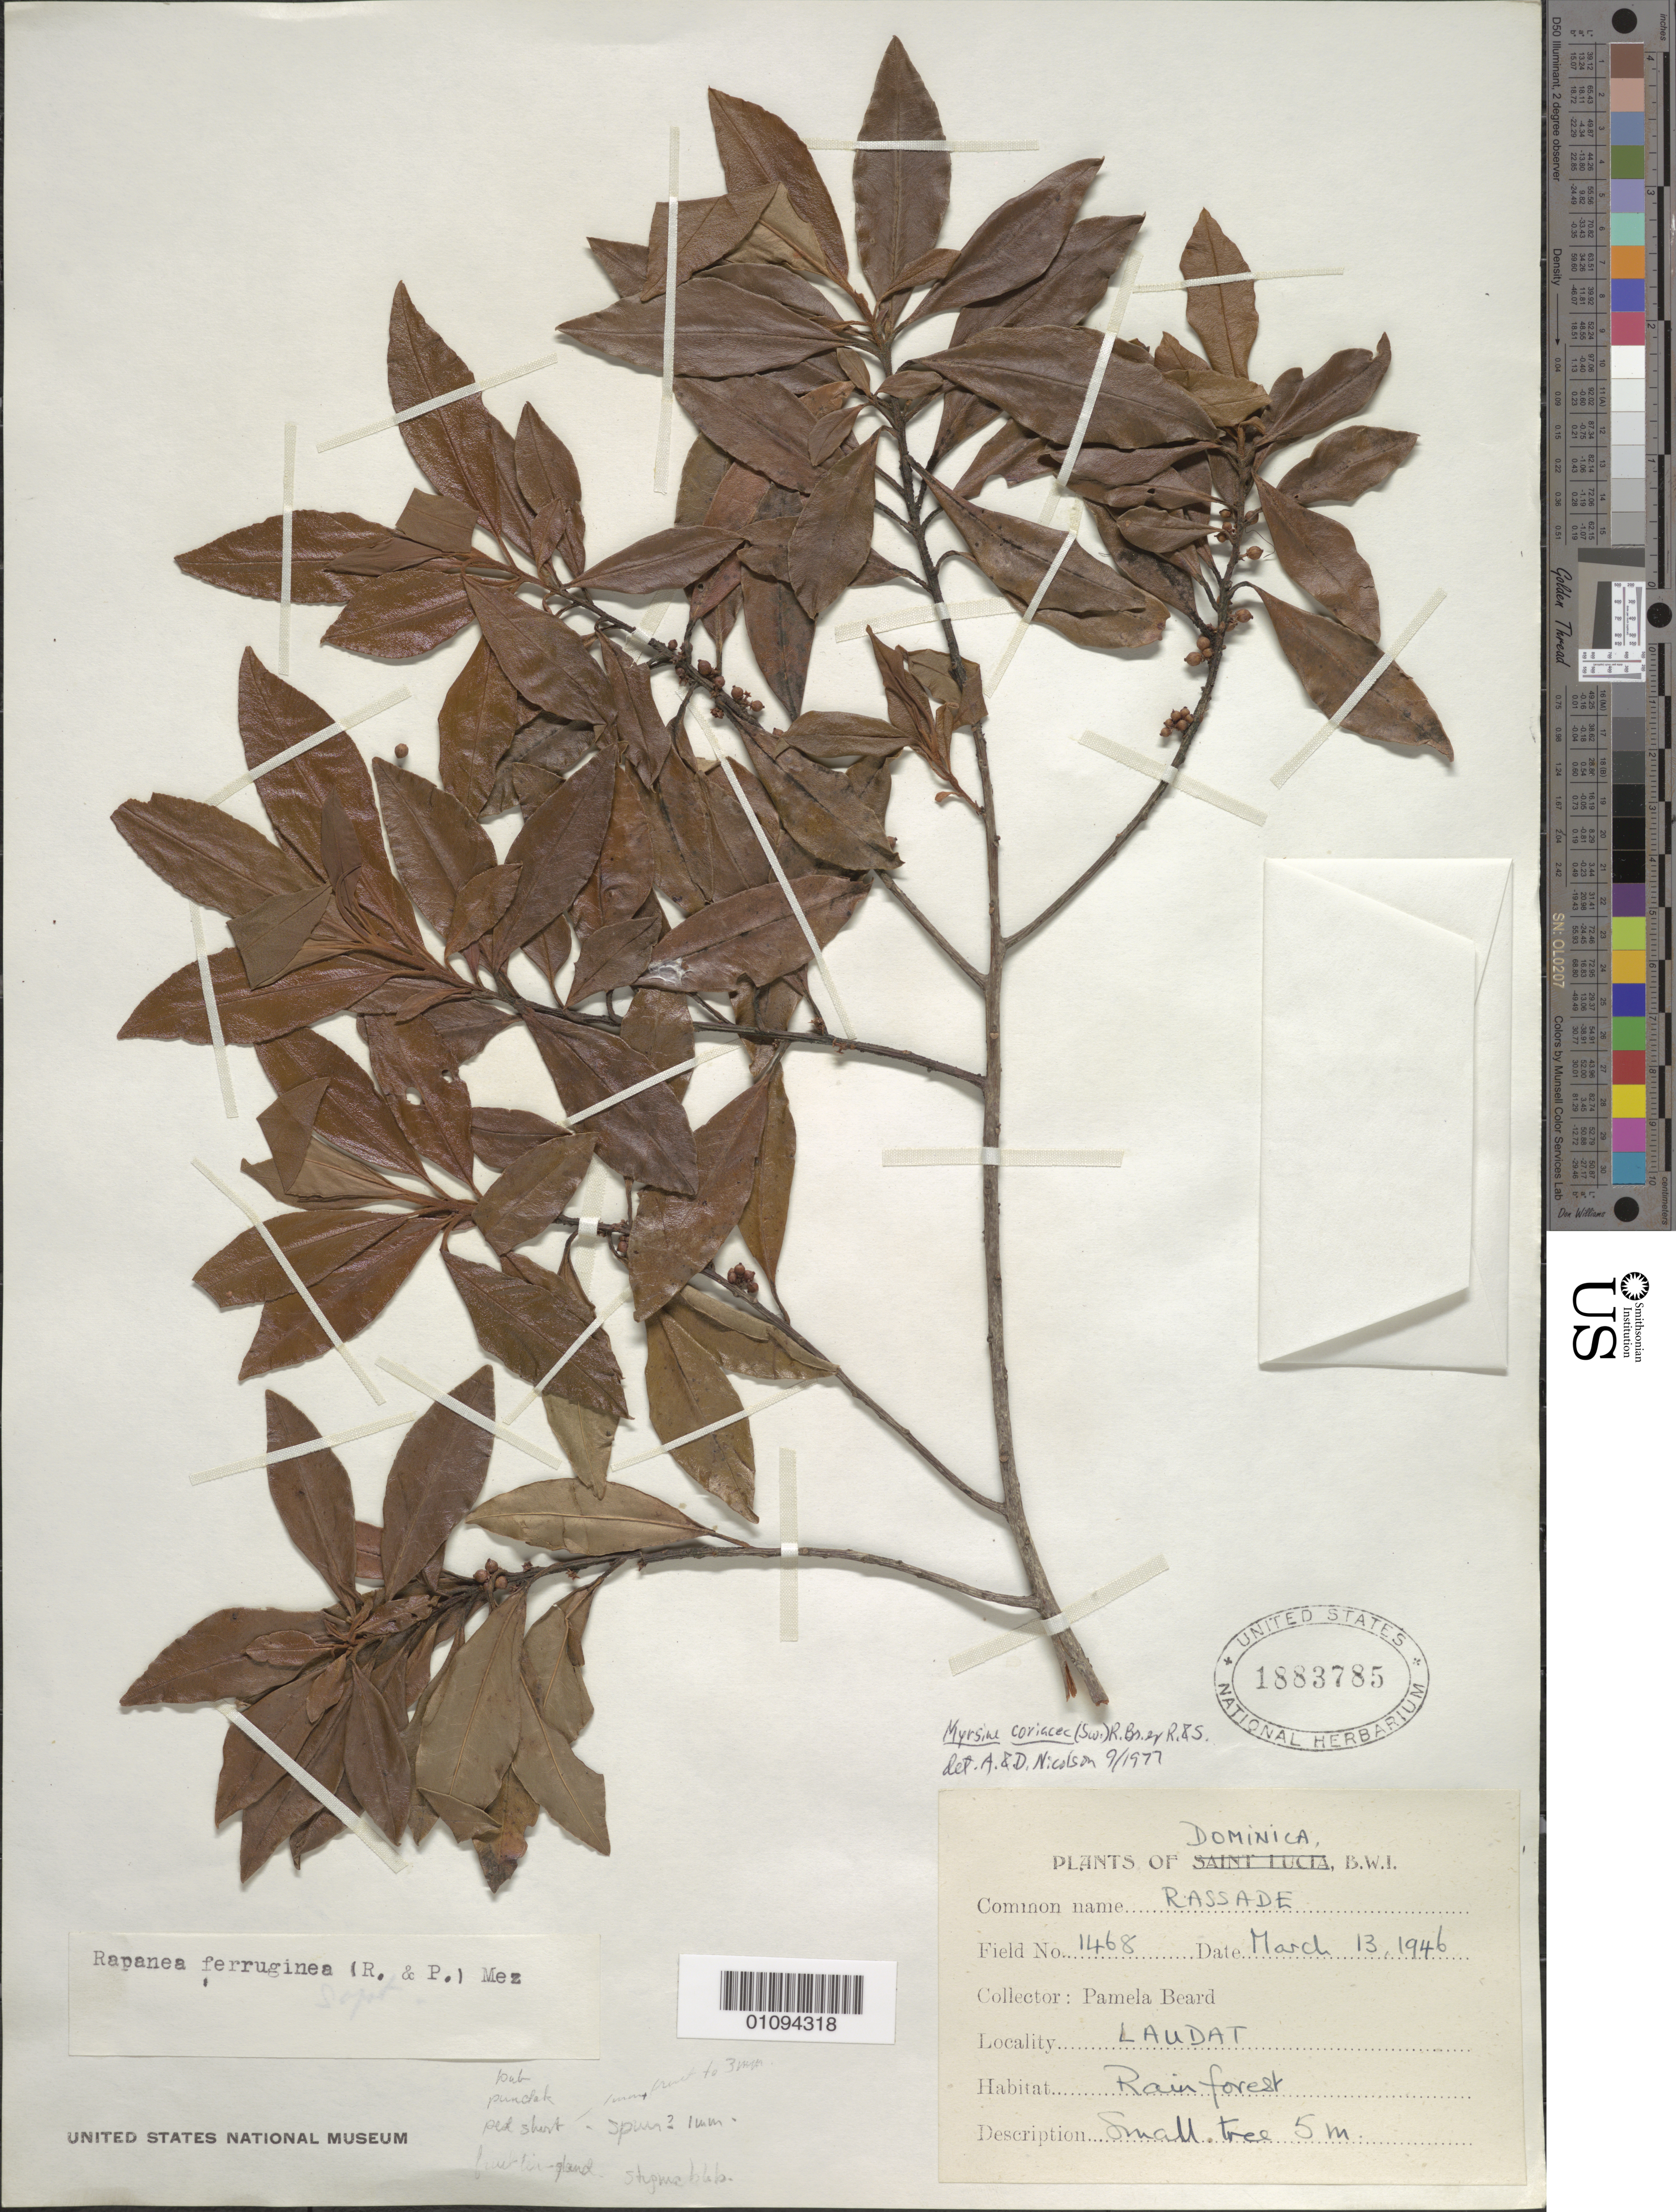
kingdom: Plantae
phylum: Tracheophyta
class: Magnoliopsida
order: Ericales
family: Primulaceae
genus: Myrsine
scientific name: Myrsine coriacea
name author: (Sw.) R. Br. ex Roem. & Schult.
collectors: P. Beard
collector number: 1468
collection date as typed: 13 Mar 1946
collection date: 1946-03-13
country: Dominica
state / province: St. George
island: Dominica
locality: Laudat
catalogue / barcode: US 1883785